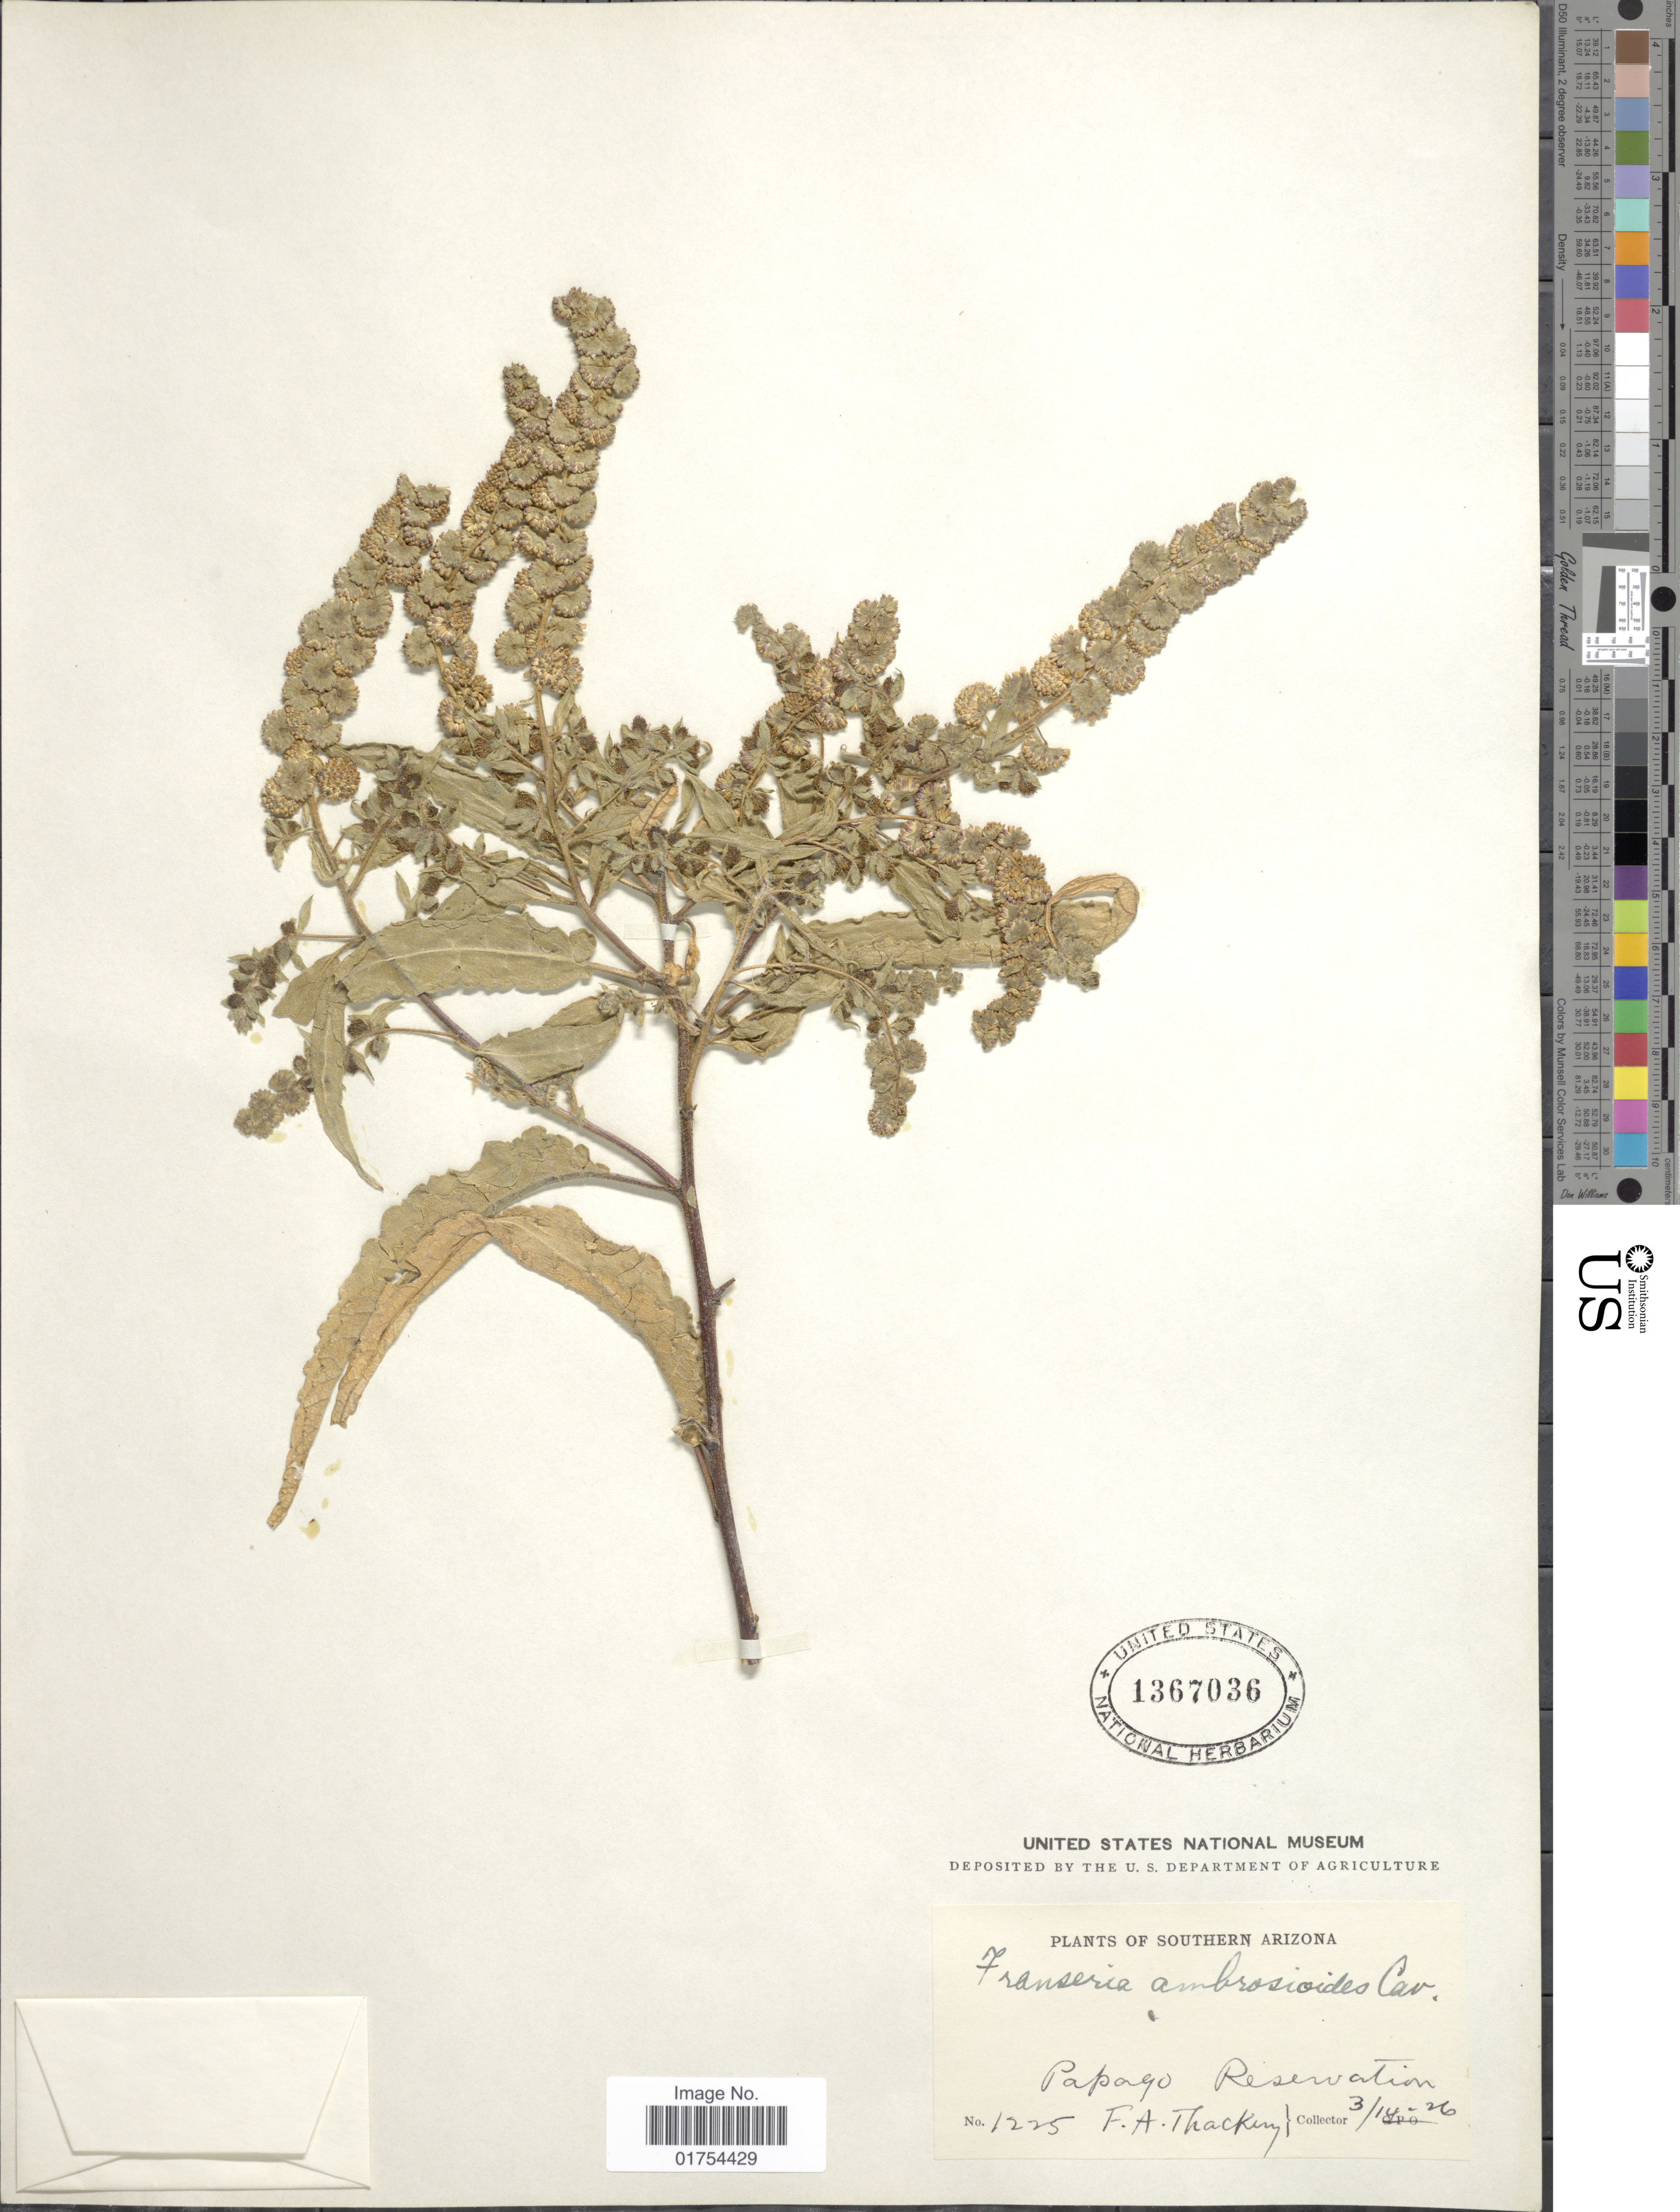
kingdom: Plantae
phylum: Tracheophyta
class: Magnoliopsida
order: Asterales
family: Asteraceae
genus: Franseria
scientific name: Franseria ambrosioides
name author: Cav.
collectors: F. Thackery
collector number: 1225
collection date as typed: Transcribed d/m/y: 14/3/26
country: United States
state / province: Arizona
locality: Southern Arizona, Papago Reservation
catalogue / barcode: US 1367036